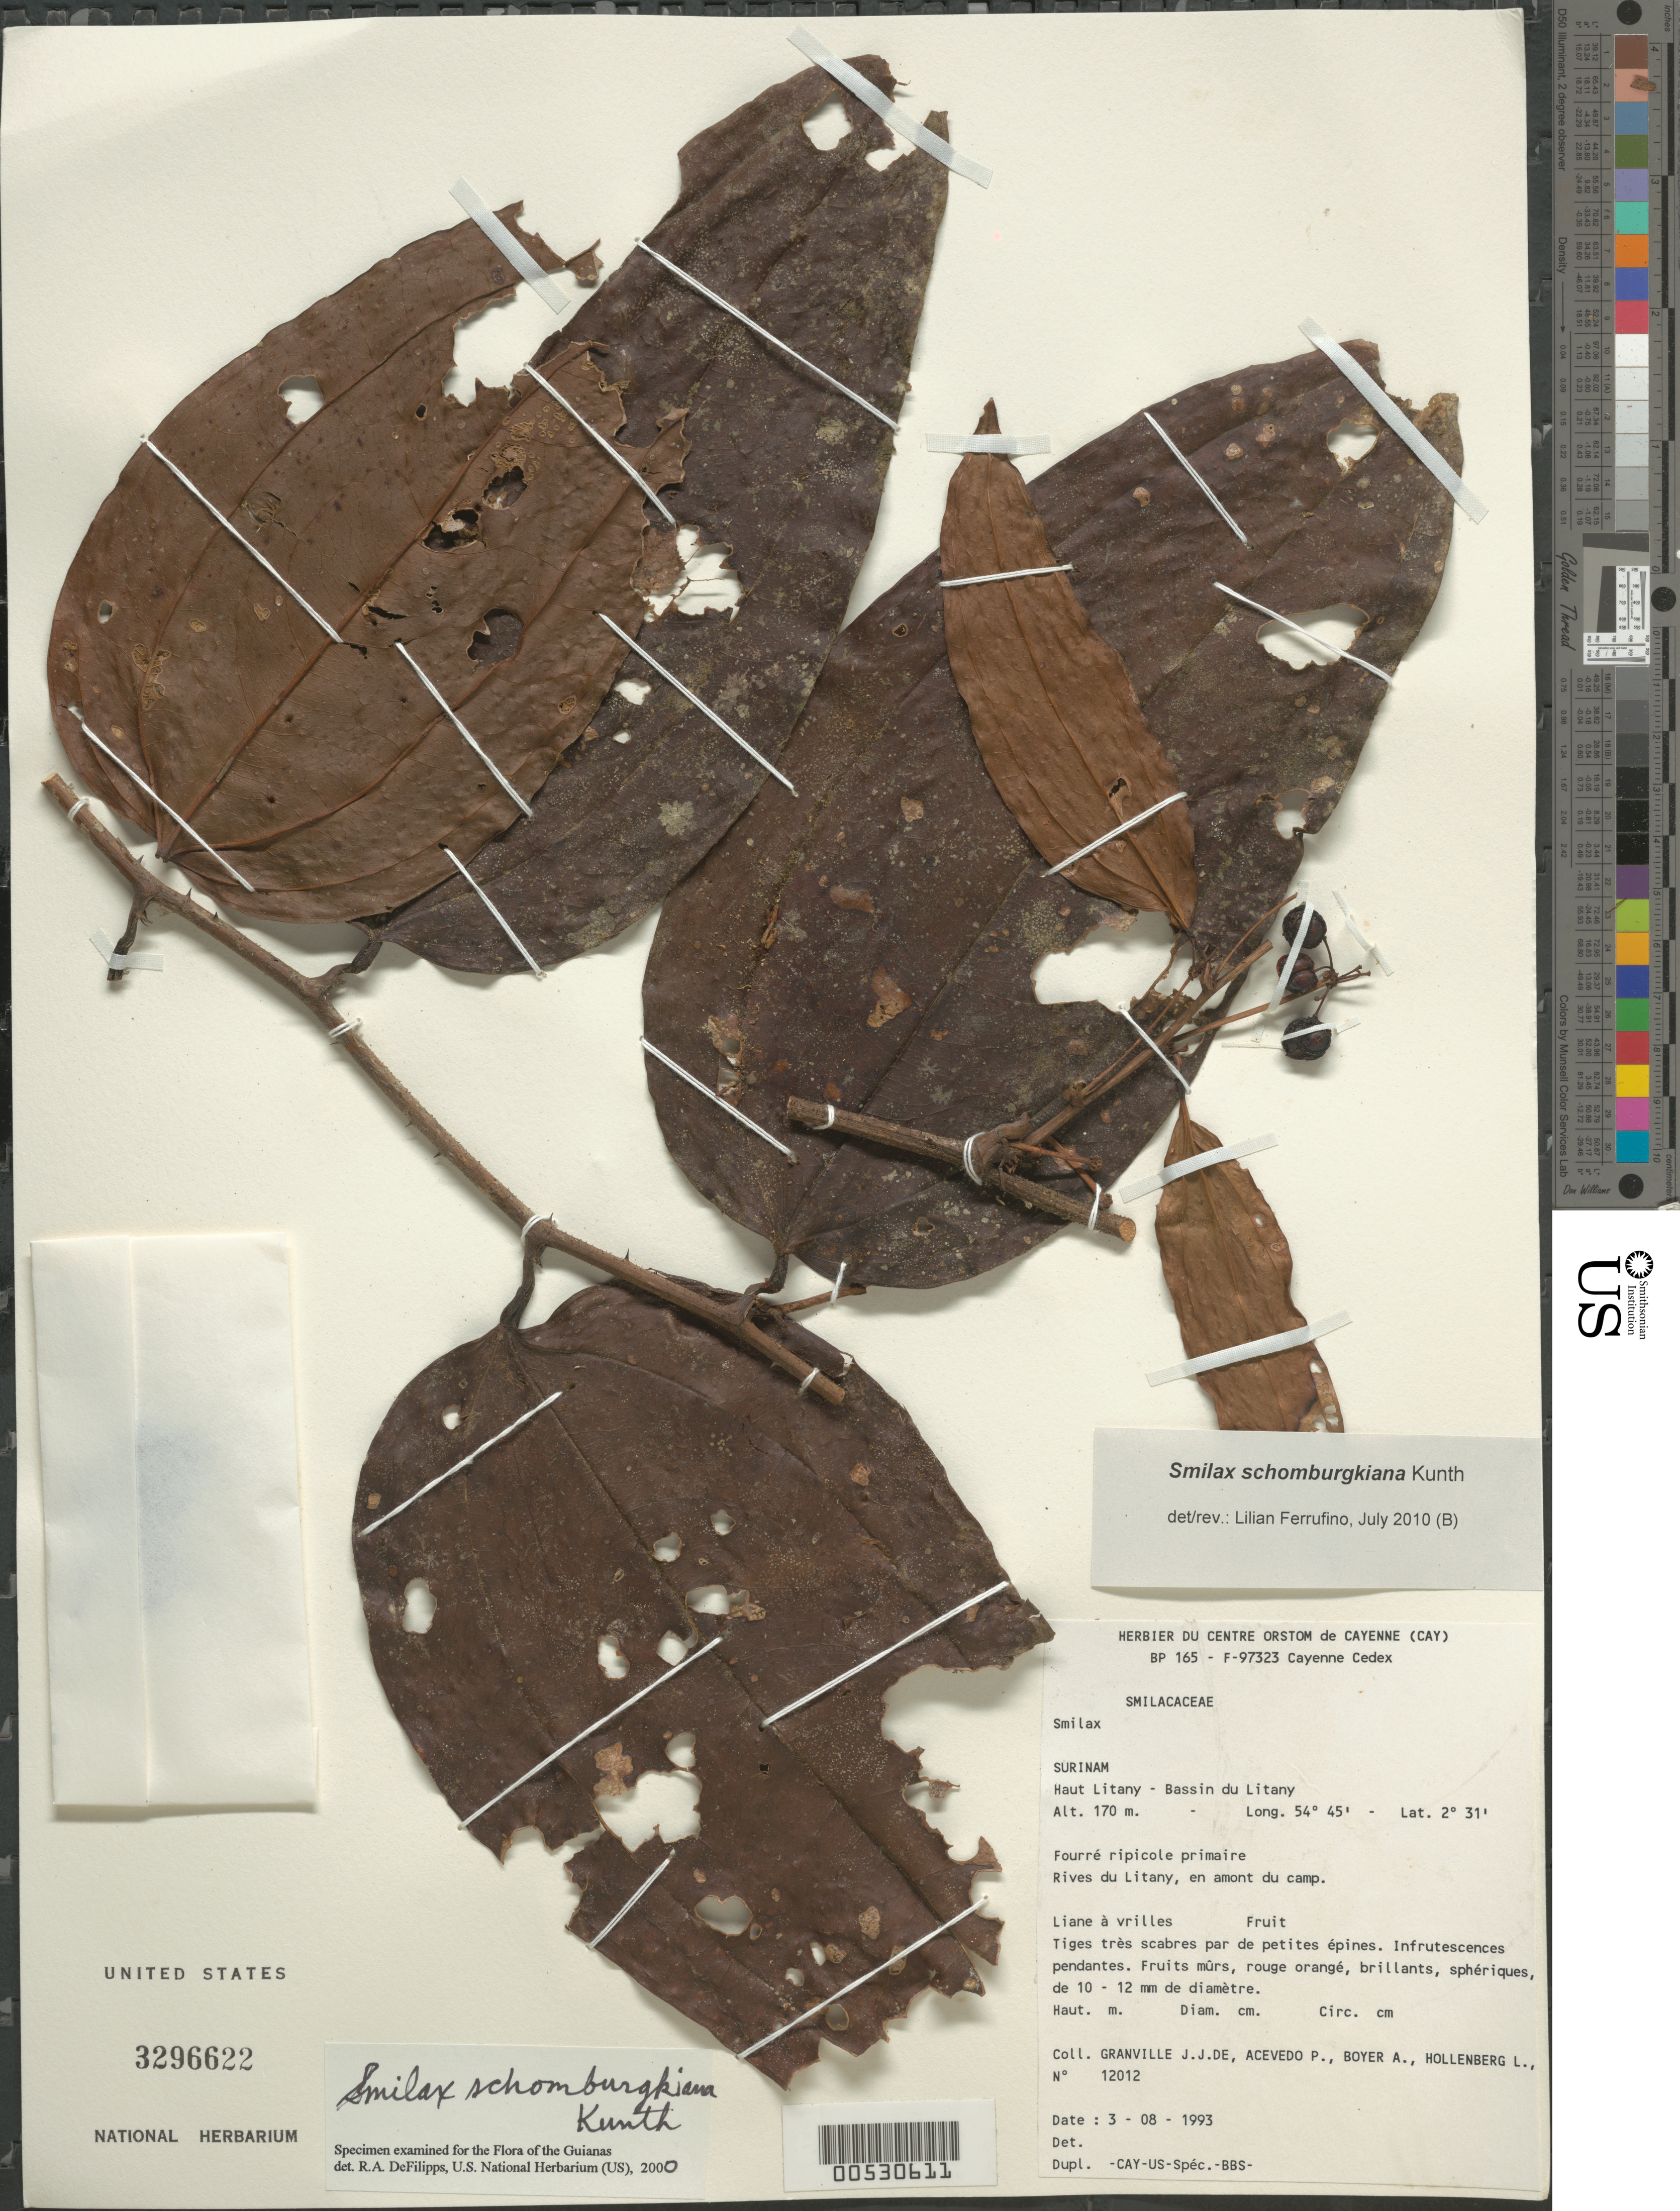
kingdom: Plantae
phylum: Tracheophyta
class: Liliopsida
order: Liliales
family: Smilacaceae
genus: Smilax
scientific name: Smilax schomburgkiana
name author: Kunth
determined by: DeFilipps, R. A.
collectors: J.-J. de Granville, P. Acevedo-Rodr., A. Boyer & L. Hollenberg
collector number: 12012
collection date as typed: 3-Aug-93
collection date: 1993-08-03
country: Suriname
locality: Haut Litany, Bassin du Litany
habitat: Primary forest, riparian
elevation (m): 170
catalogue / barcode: US 3296622